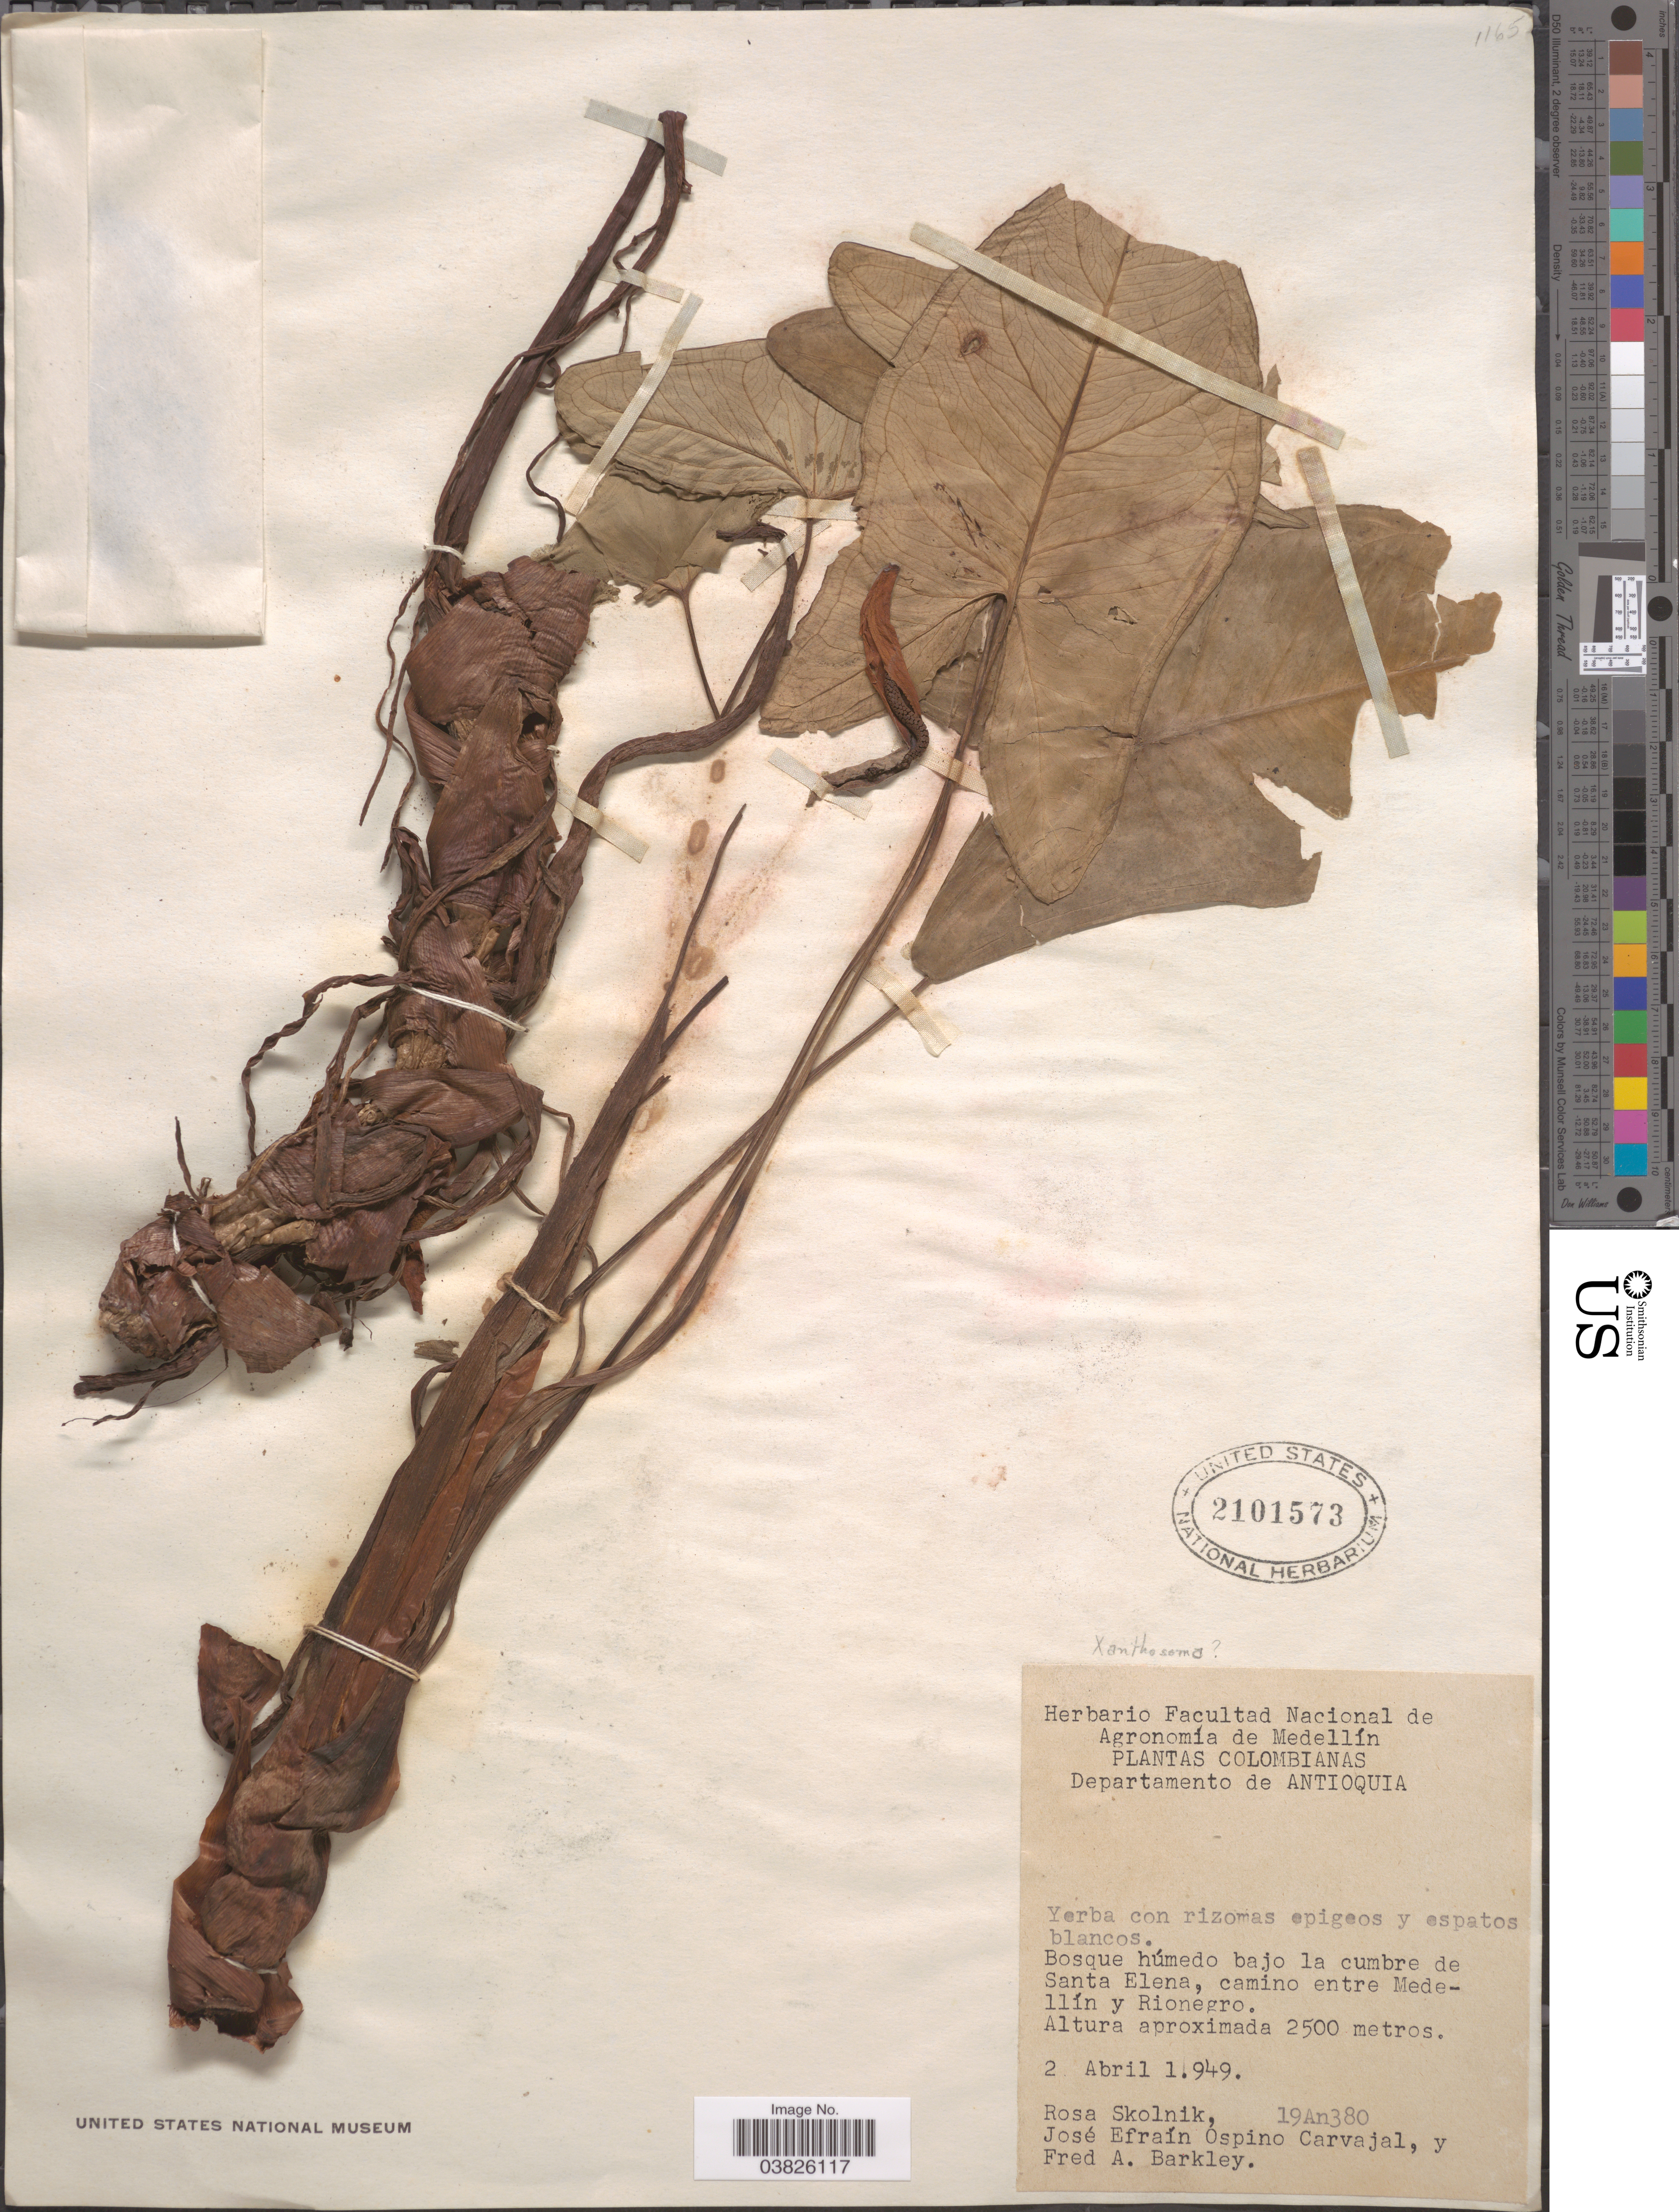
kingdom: Plantae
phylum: Tracheophyta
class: Liliopsida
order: Alismatales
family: Araceae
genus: Xanthosoma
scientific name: Xanthosoma sp.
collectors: R. Skolnik, J. Ospino Carvajal & F. A. Barkley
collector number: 19An380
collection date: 1949-04-02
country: Colombia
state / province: Antioquia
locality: Departamento de Antioquia. Bosque húmedo bajo la cumbre de Santa Elena, camino entre Medellín y Rionegro.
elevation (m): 2500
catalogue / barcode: US 2101573